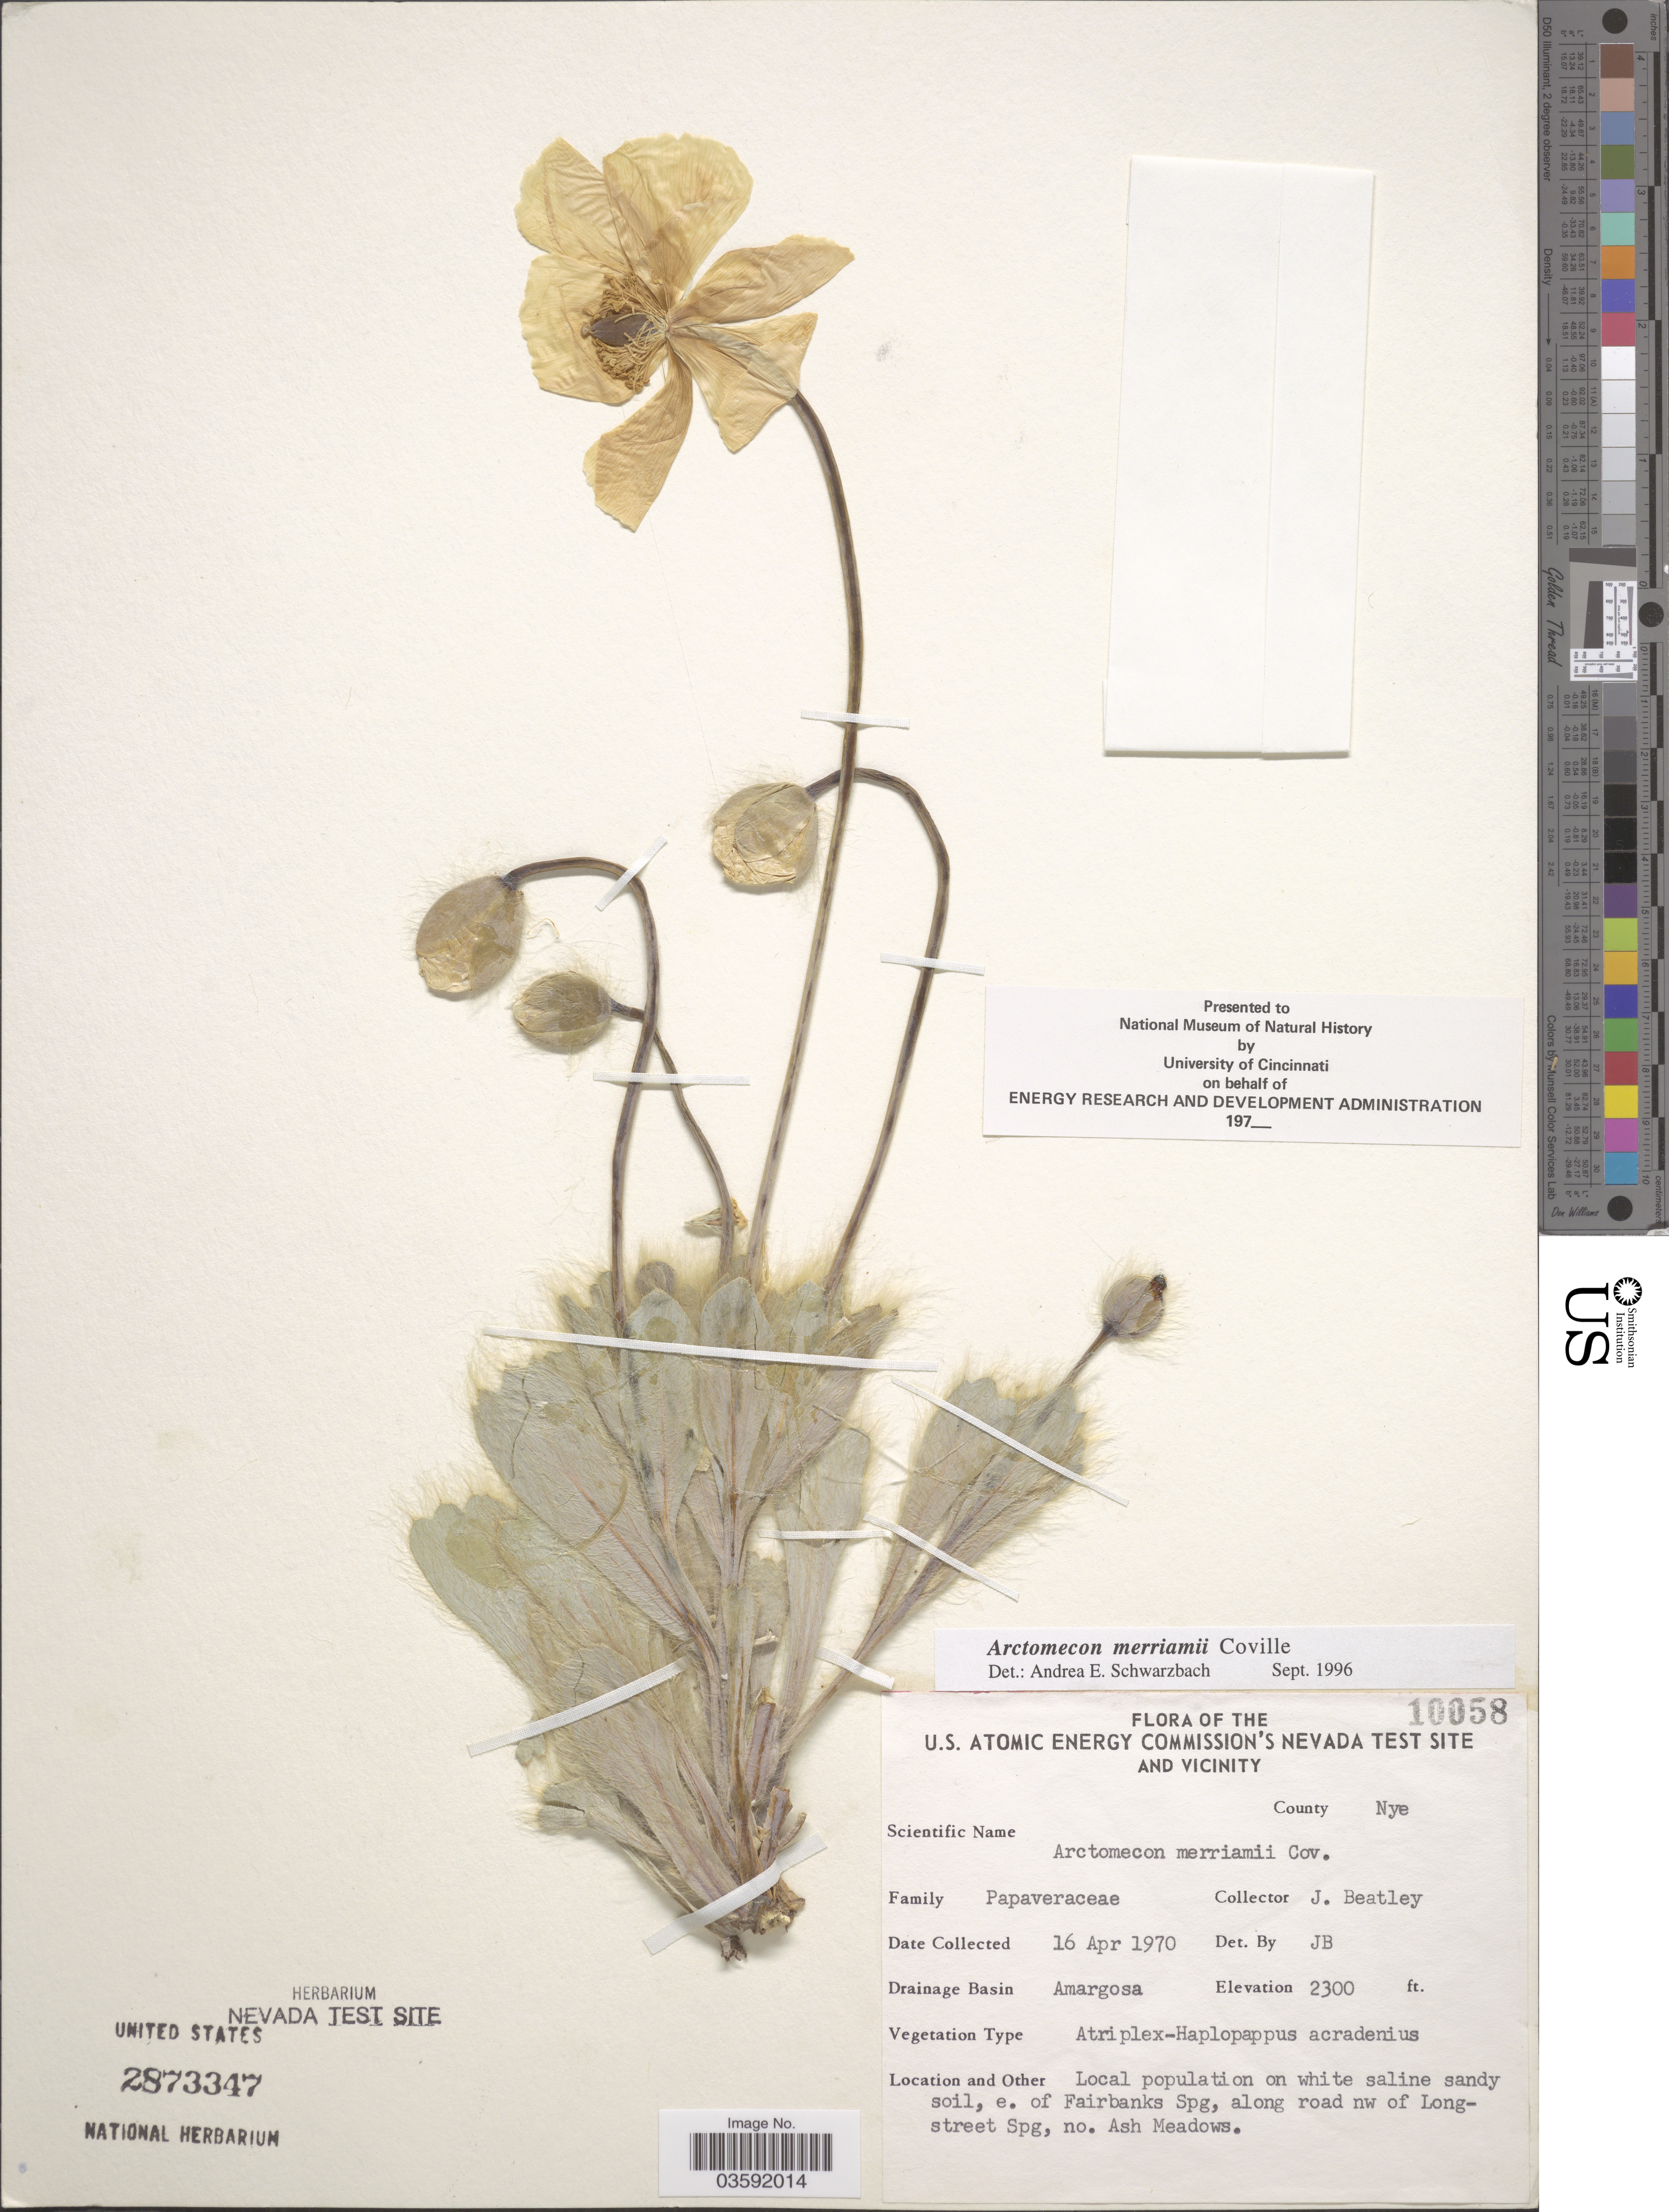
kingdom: Plantae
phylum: Tracheophyta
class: Magnoliopsida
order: Ranunculales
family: Papaveraceae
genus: Arctomecon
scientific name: Arctomecon merriamii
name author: Coville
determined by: Schwarzbach, A. E.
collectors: J. C. Beatley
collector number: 10058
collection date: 1970-04-16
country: United States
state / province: Nevada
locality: U. S. Atomic Energy Commission's Nevada Teste Site and Vicinity. County Nye. Drainage Basin Amargosa. E. of Fairbanks Spg, along road nw of Longstreet Spg, no. Ash Meadows.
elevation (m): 701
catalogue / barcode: US 2873347